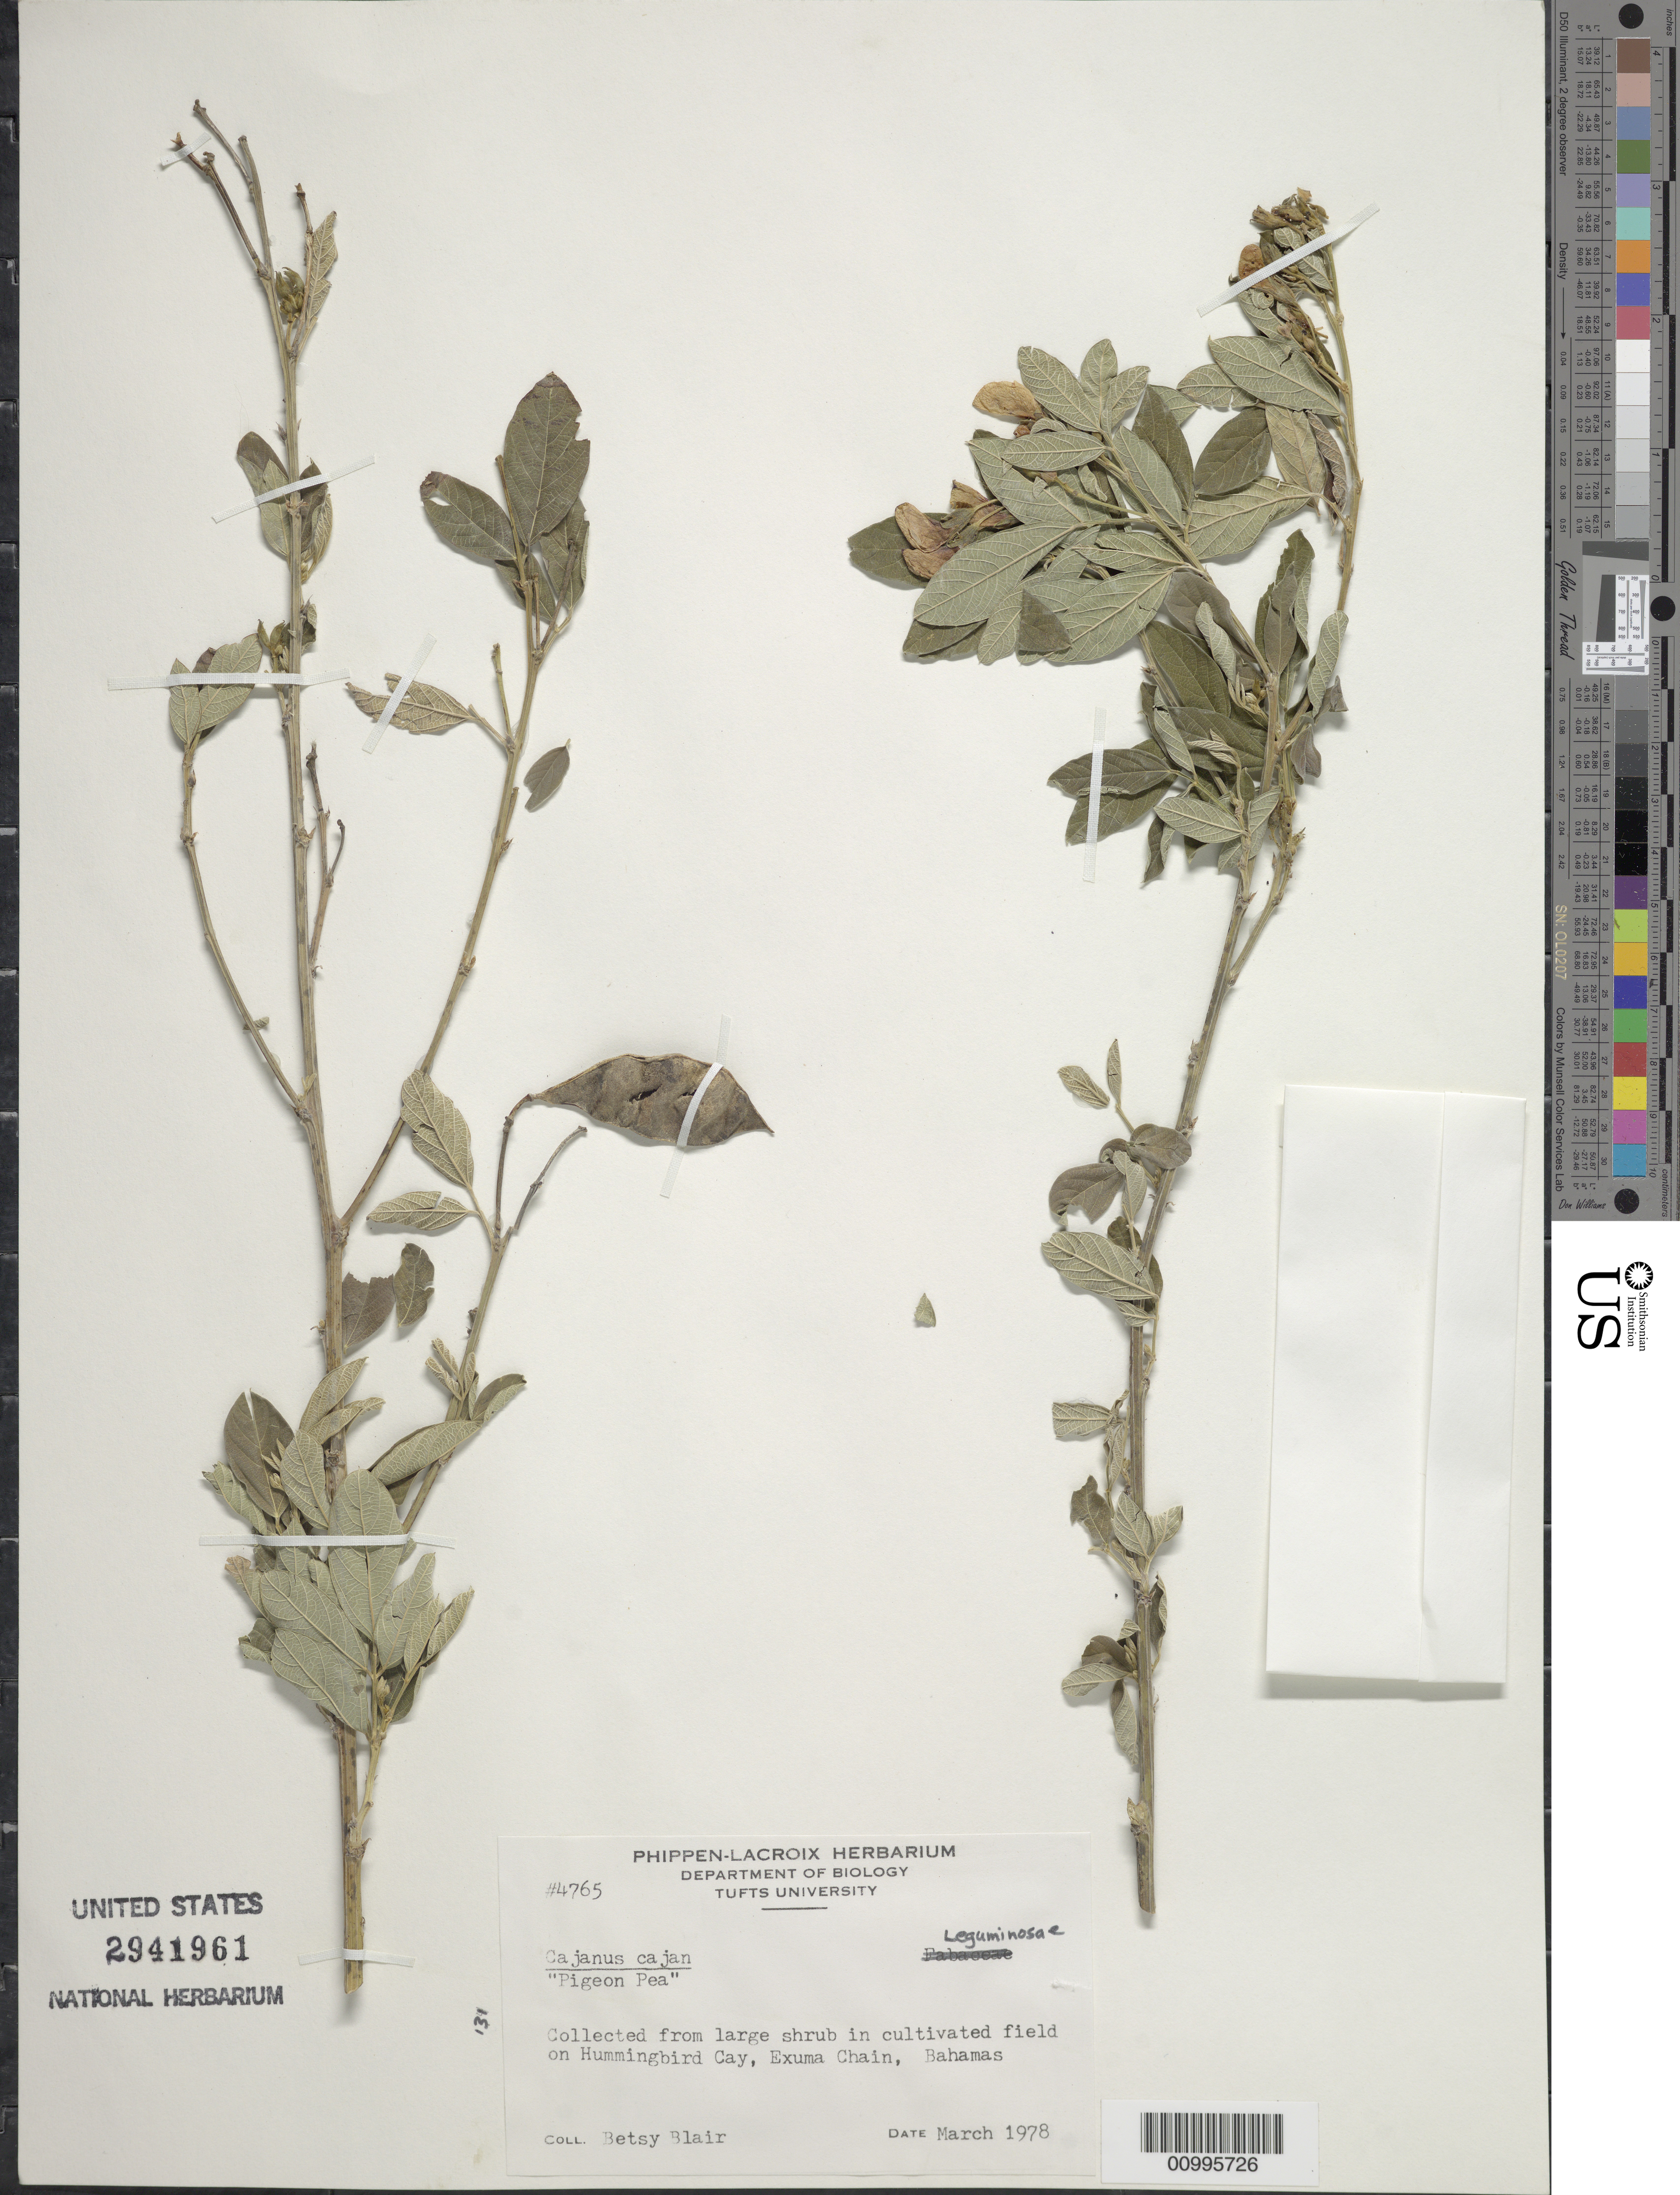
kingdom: Plantae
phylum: Tracheophyta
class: Magnoliopsida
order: Fabales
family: Fabaceae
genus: Cajanus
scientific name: Cajanus cajan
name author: (L.) Huth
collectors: B. Blair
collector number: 4765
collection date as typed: Mar 1978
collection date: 1978-03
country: Bahamas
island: Exuma Chain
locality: Hummingbird Cay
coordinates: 0 N, 0 E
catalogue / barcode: US 2941961